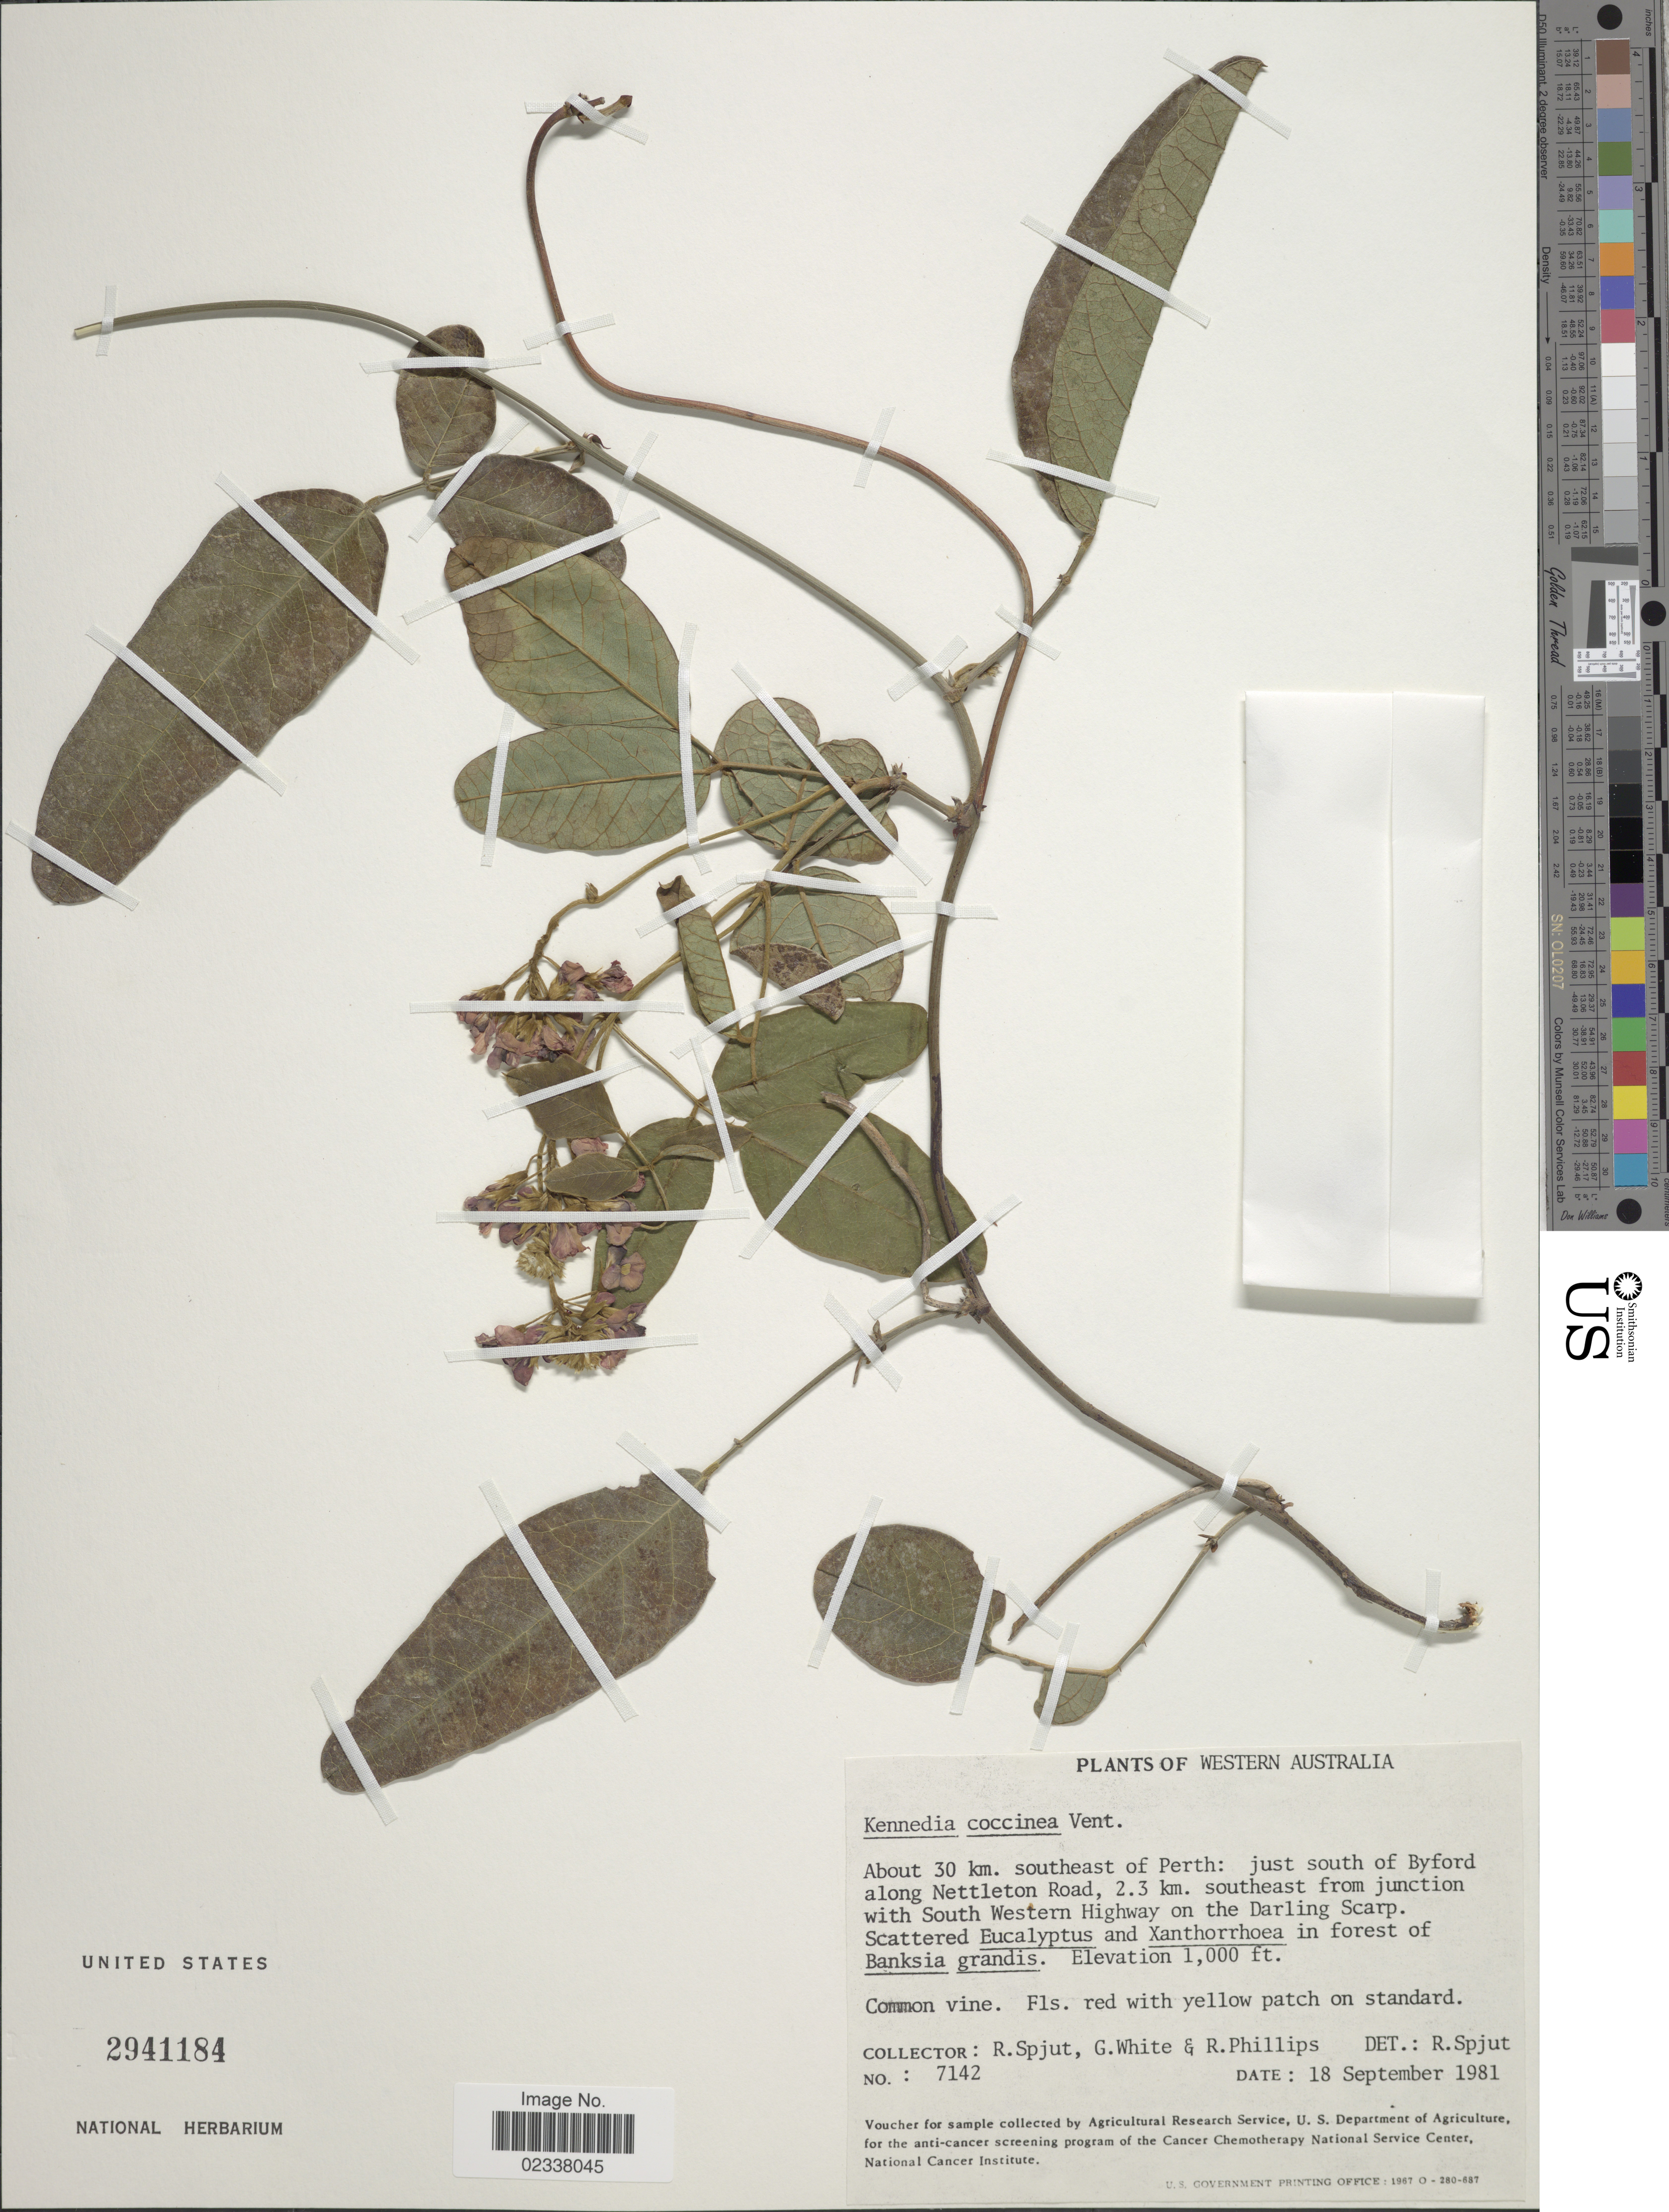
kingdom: Plantae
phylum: Tracheophyta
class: Magnoliopsida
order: Fabales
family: Fabaceae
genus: Kennedia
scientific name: Kennedia coccinea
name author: (Curtis) Vent.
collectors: R. Spjut, G. White & R. Phillips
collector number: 7142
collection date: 1981-09-18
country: Australia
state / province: Western Australia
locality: About 30 km southeast of Perth: just south of Byford along Nettleton Road, 2.3 km southeast from junction with South Western Highway on the Darling Scarp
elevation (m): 305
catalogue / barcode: US 2941184